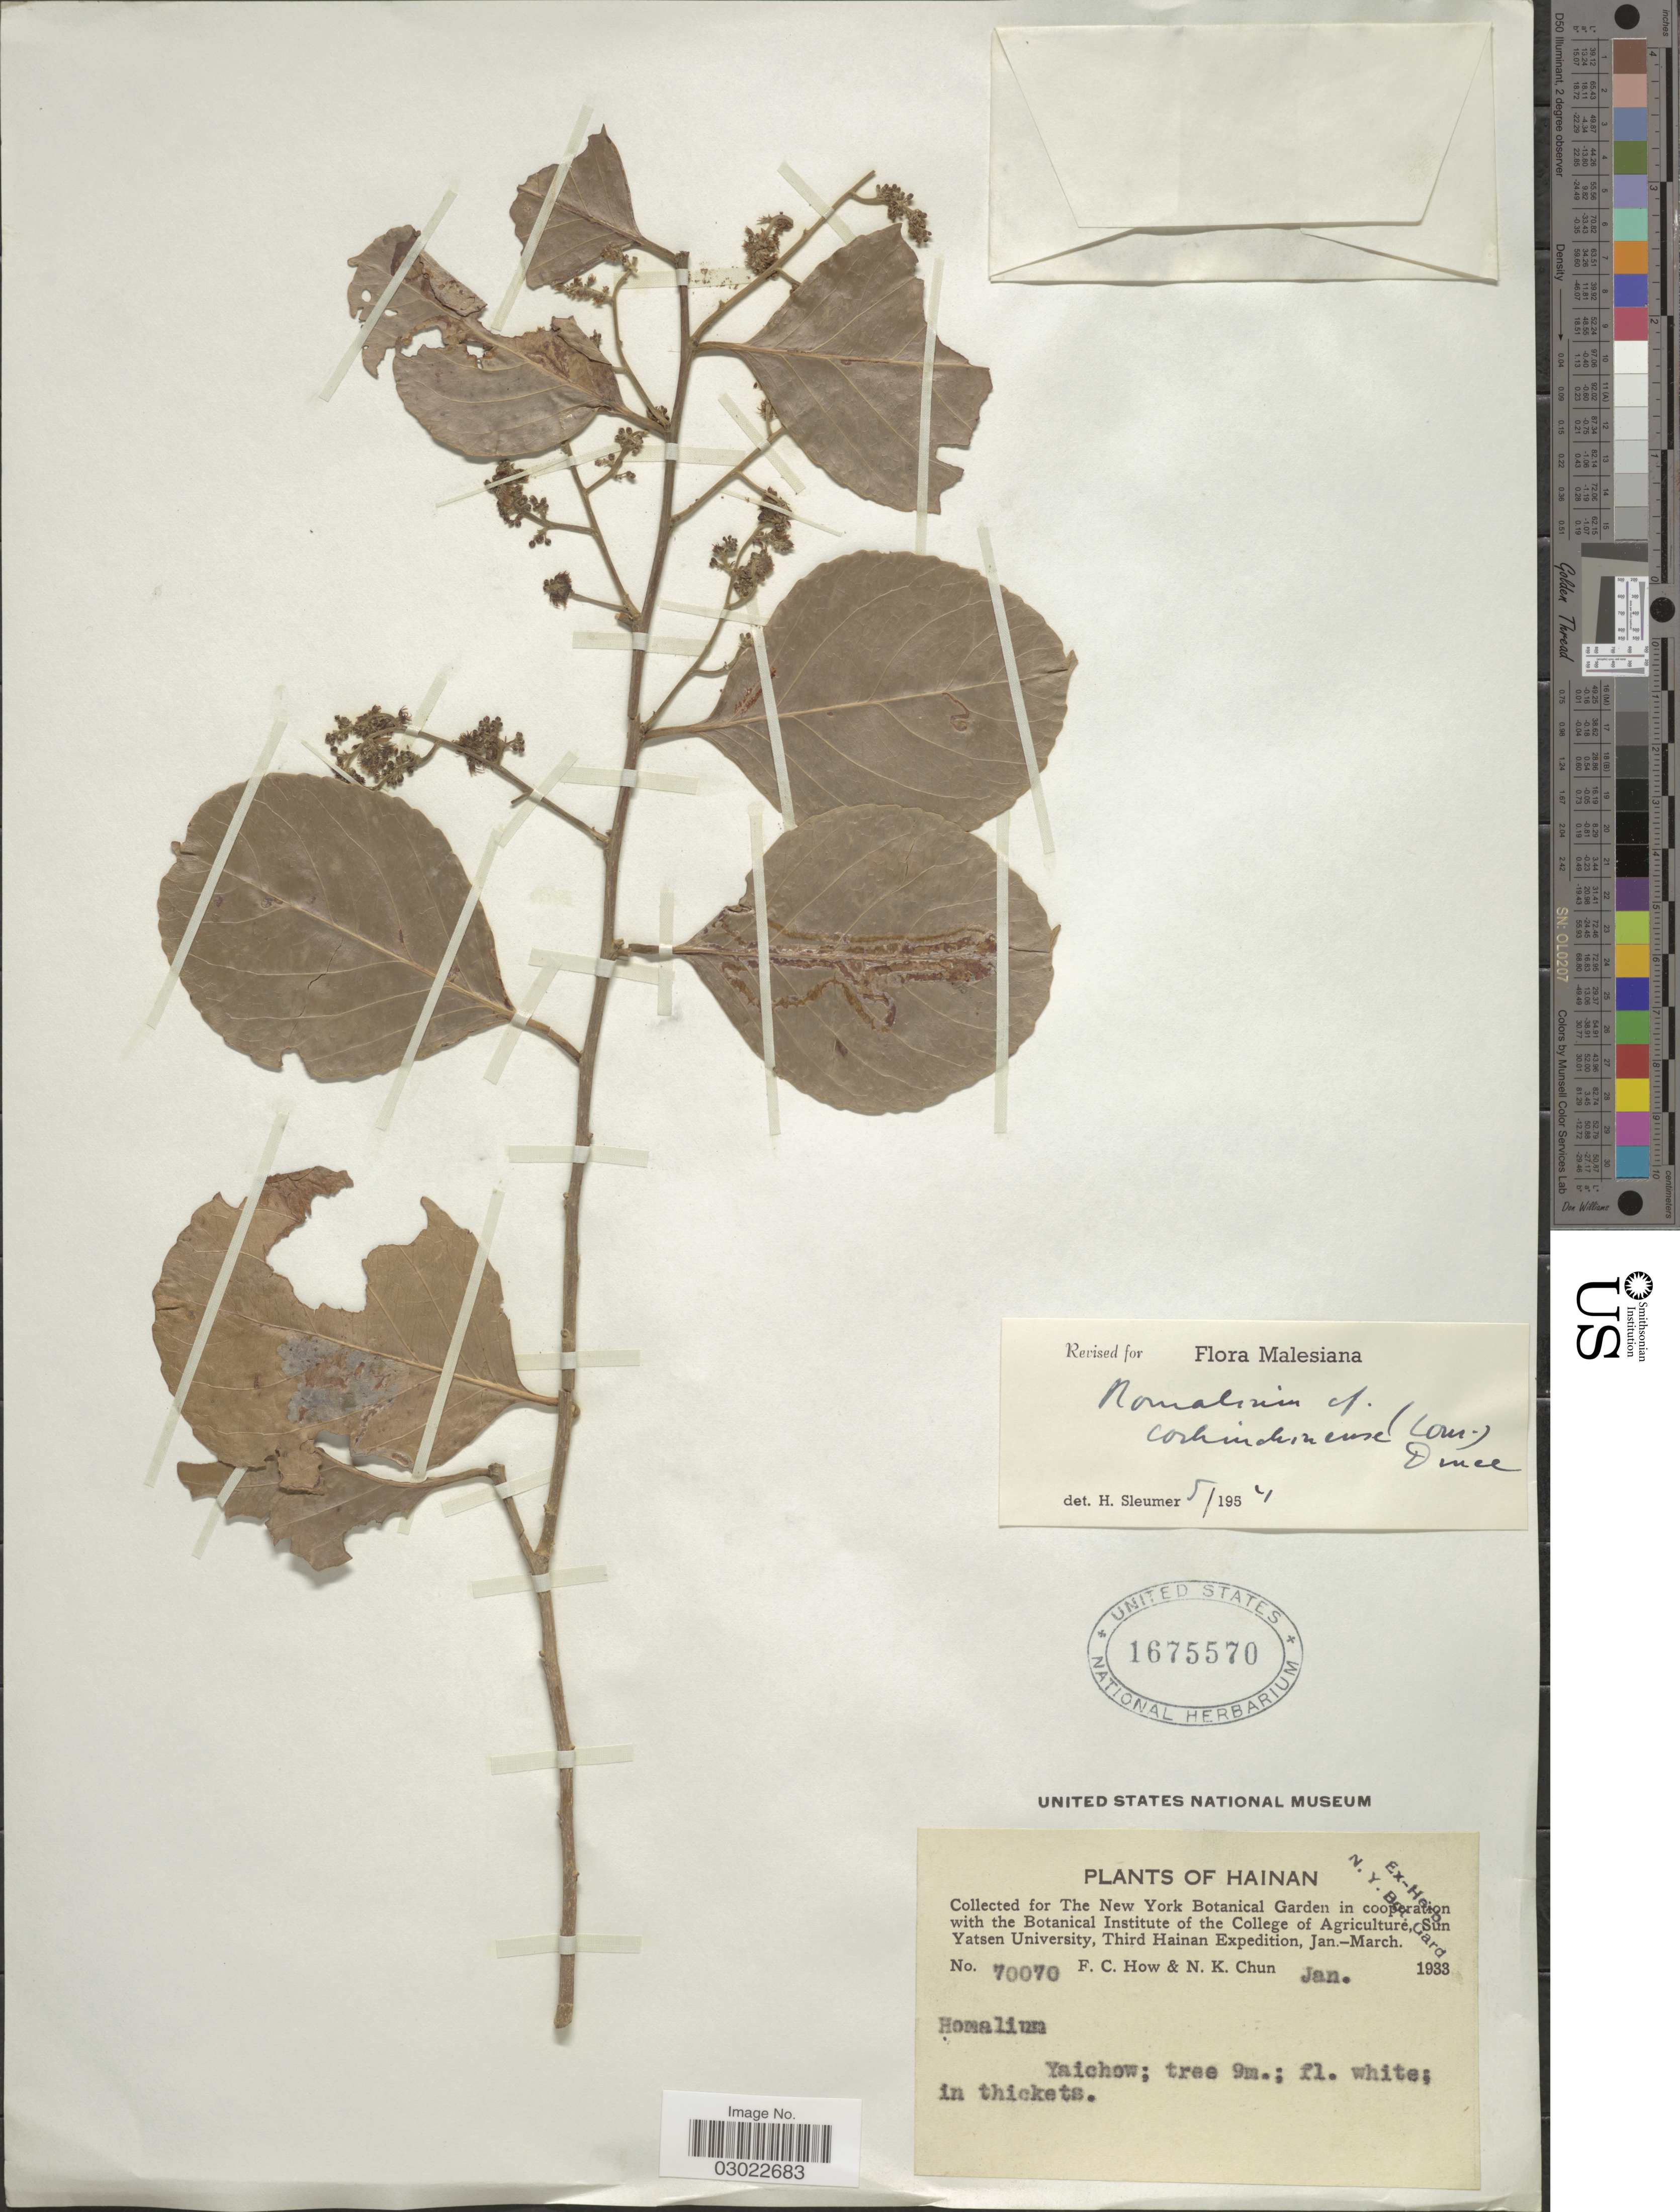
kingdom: Plantae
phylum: Tracheophyta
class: Magnoliopsida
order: Malpighiales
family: Salicaceae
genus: Homalium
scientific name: Homalium cochinchinensis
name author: (Lour.) Druce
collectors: F. C. How & N. K. Chun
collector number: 70070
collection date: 1933-01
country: China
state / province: Hainan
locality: Yaichow.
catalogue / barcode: US 1675570